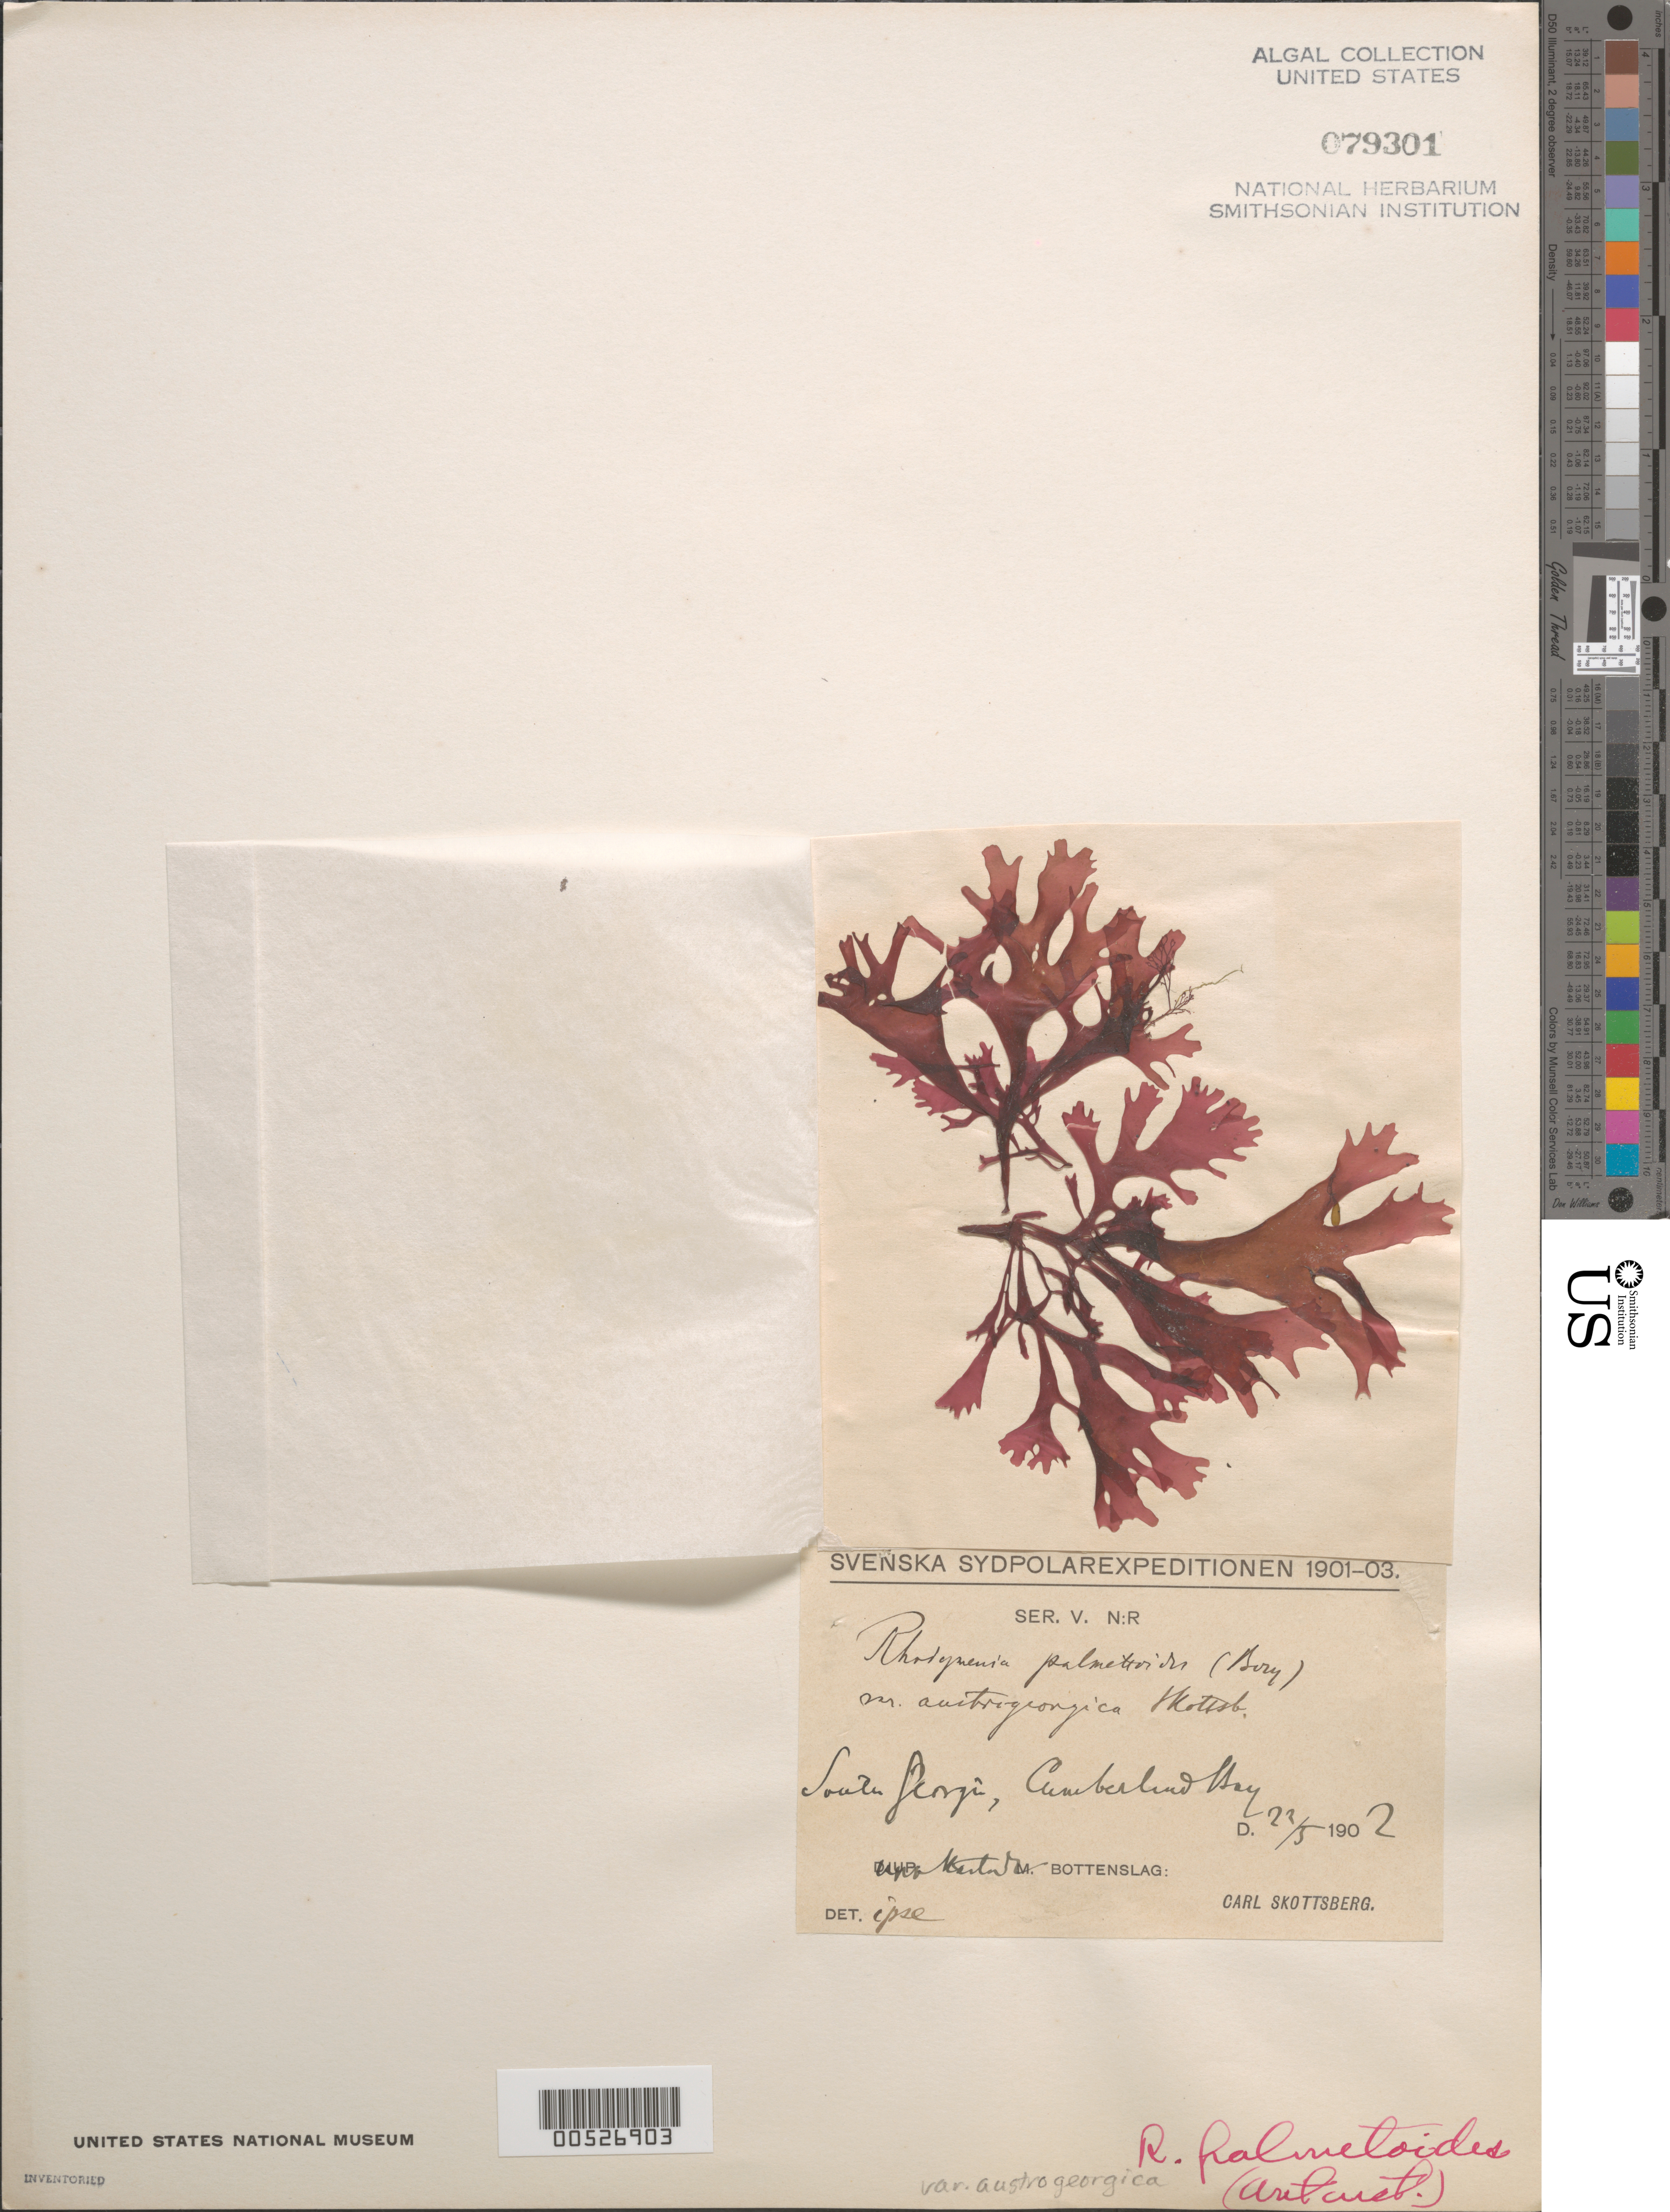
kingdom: Plantae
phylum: Rhodophyta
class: Florideophyceae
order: Rhodymeniales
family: Rhodymeniaceae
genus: Rhodymenia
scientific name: Rhodymenia palmettoides var. austrogeorgica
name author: Skottsb.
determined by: Skottsberg, C. J. F.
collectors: C. Skottsberg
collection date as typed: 23 May 1902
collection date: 1902-05-23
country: Falkland Islands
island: South Georgia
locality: Cumberland Bay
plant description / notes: Svenska Sydpolarexpeditionen, 1901-1903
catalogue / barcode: US 79301